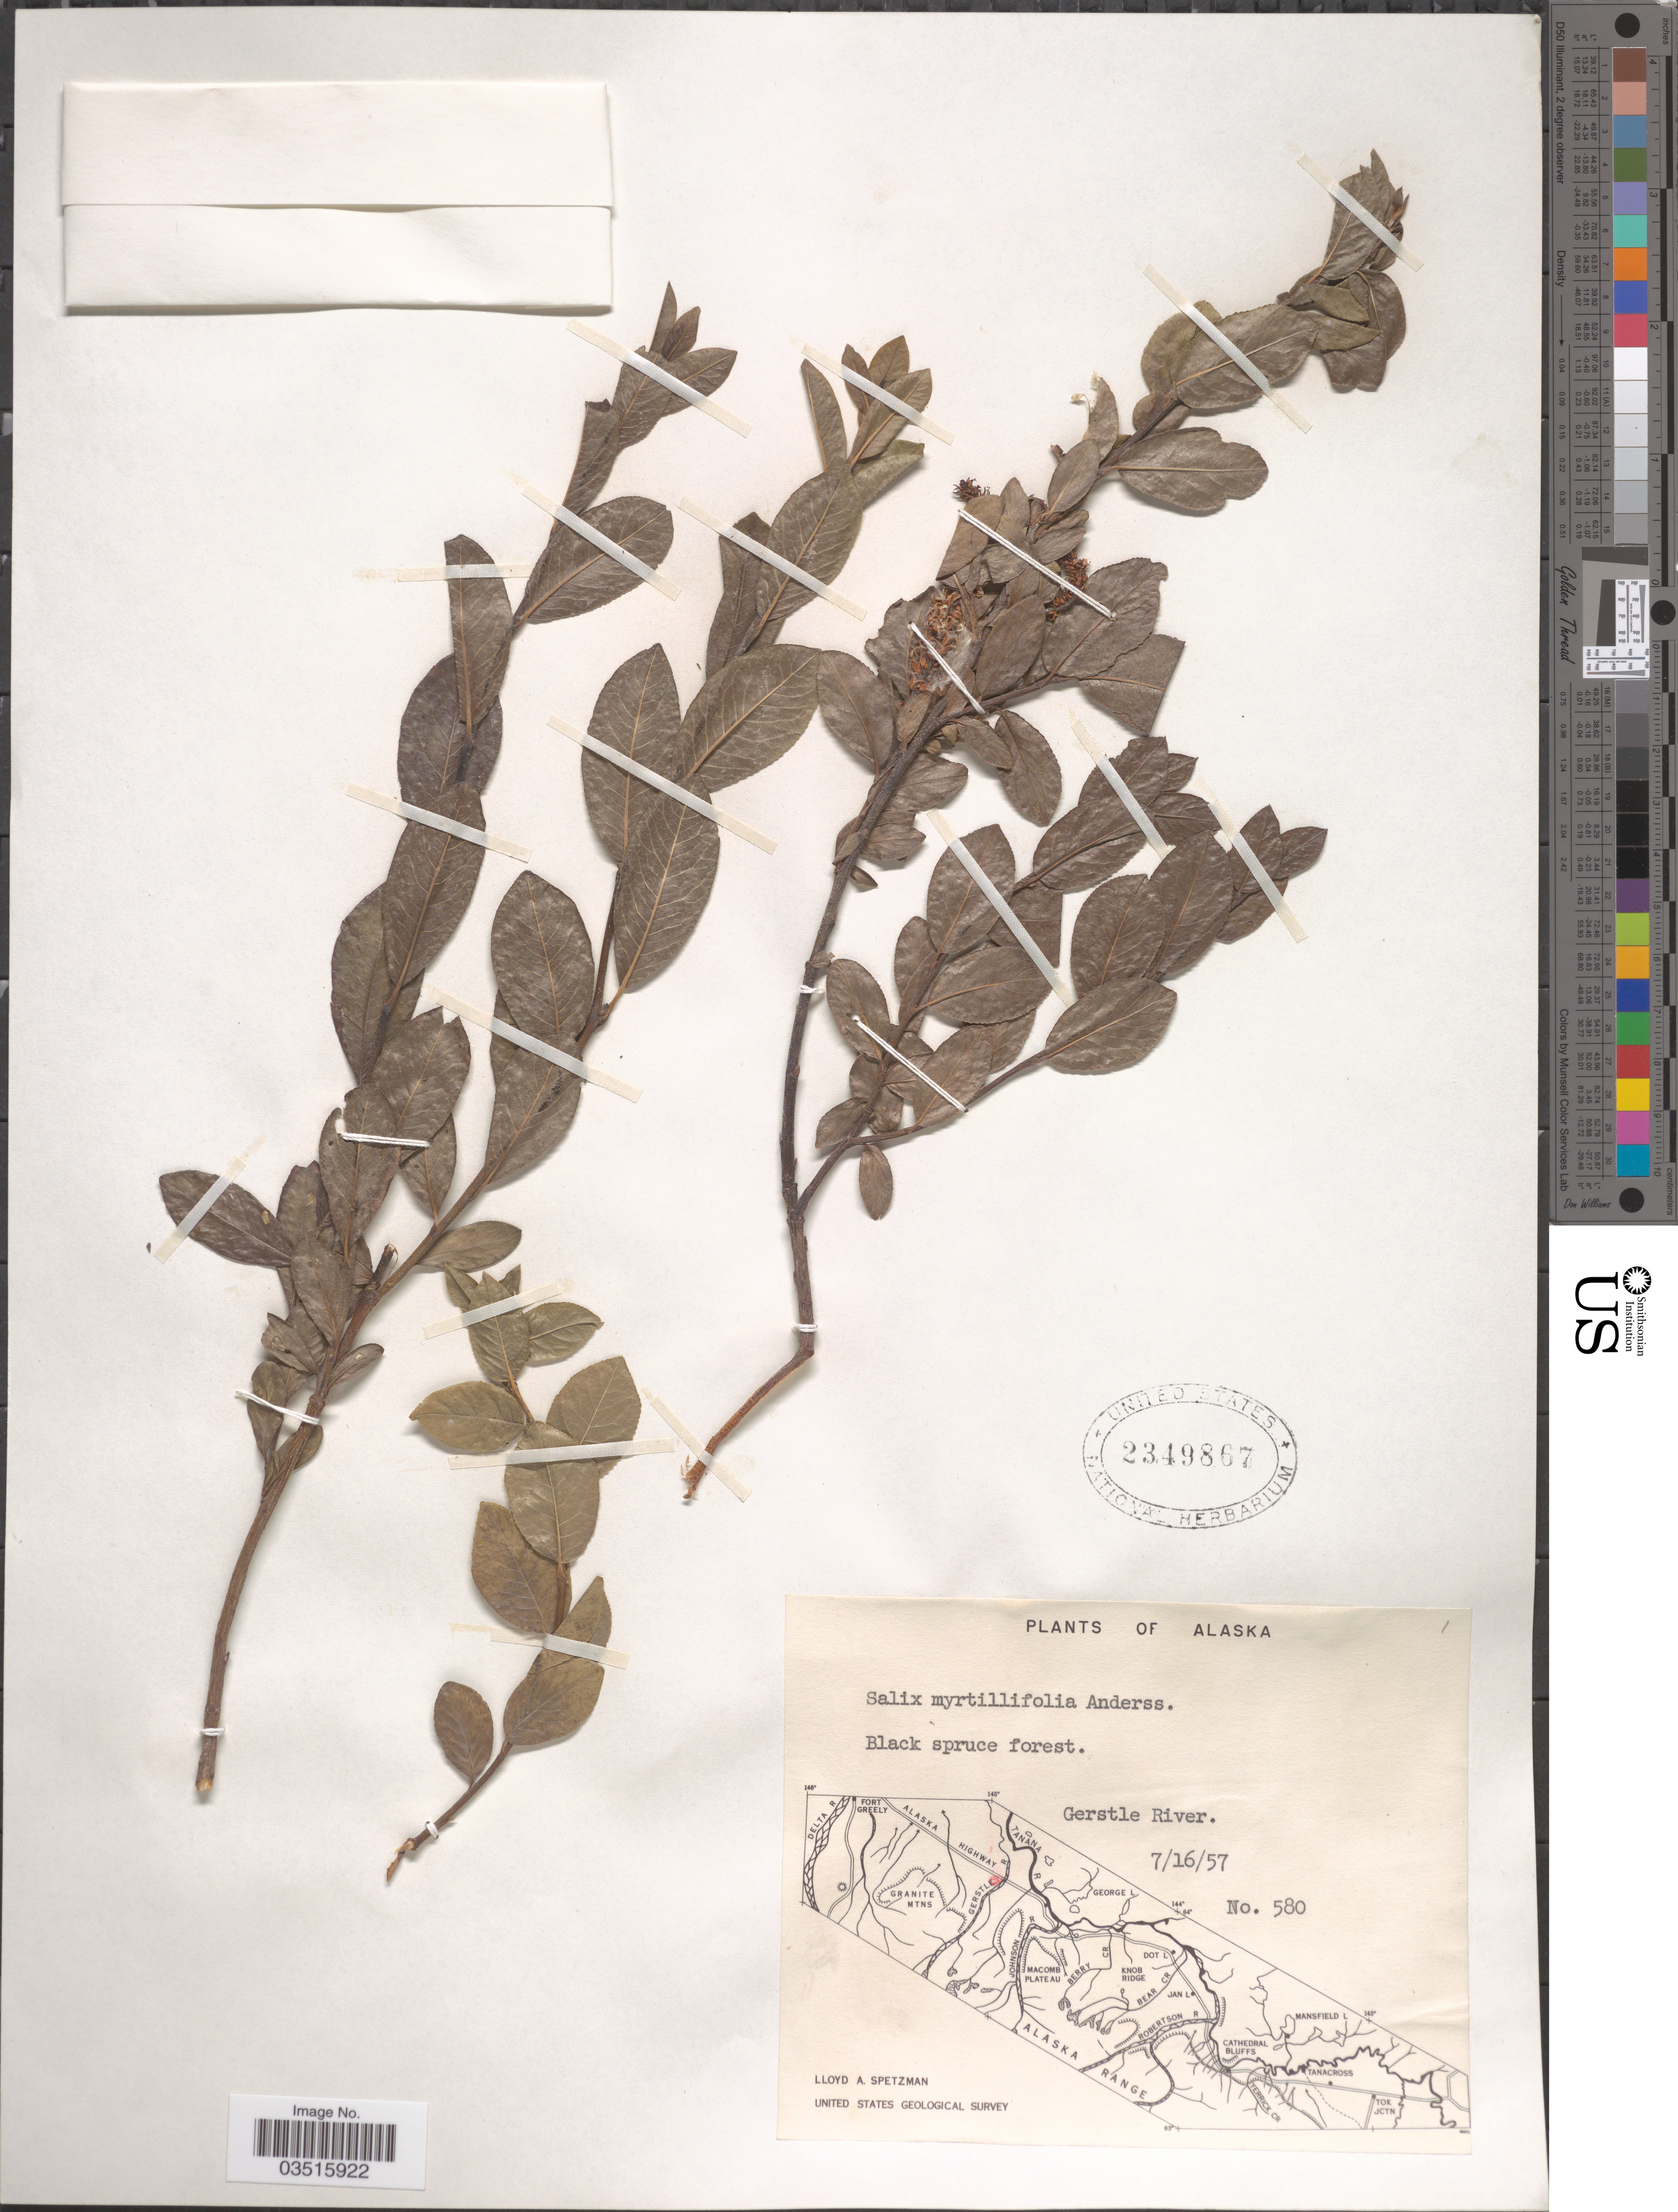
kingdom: Plantae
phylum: Tracheophyta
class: Magnoliopsida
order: Malpighiales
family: Salicaceae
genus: Salix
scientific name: Salix myrtillifolia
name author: Andersson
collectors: L. Spetzman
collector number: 580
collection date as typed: Transcribed d/m/y: 16/7/57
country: United States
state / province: Alaska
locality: Black spruce forest. Gerstle River.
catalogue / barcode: US 2349867